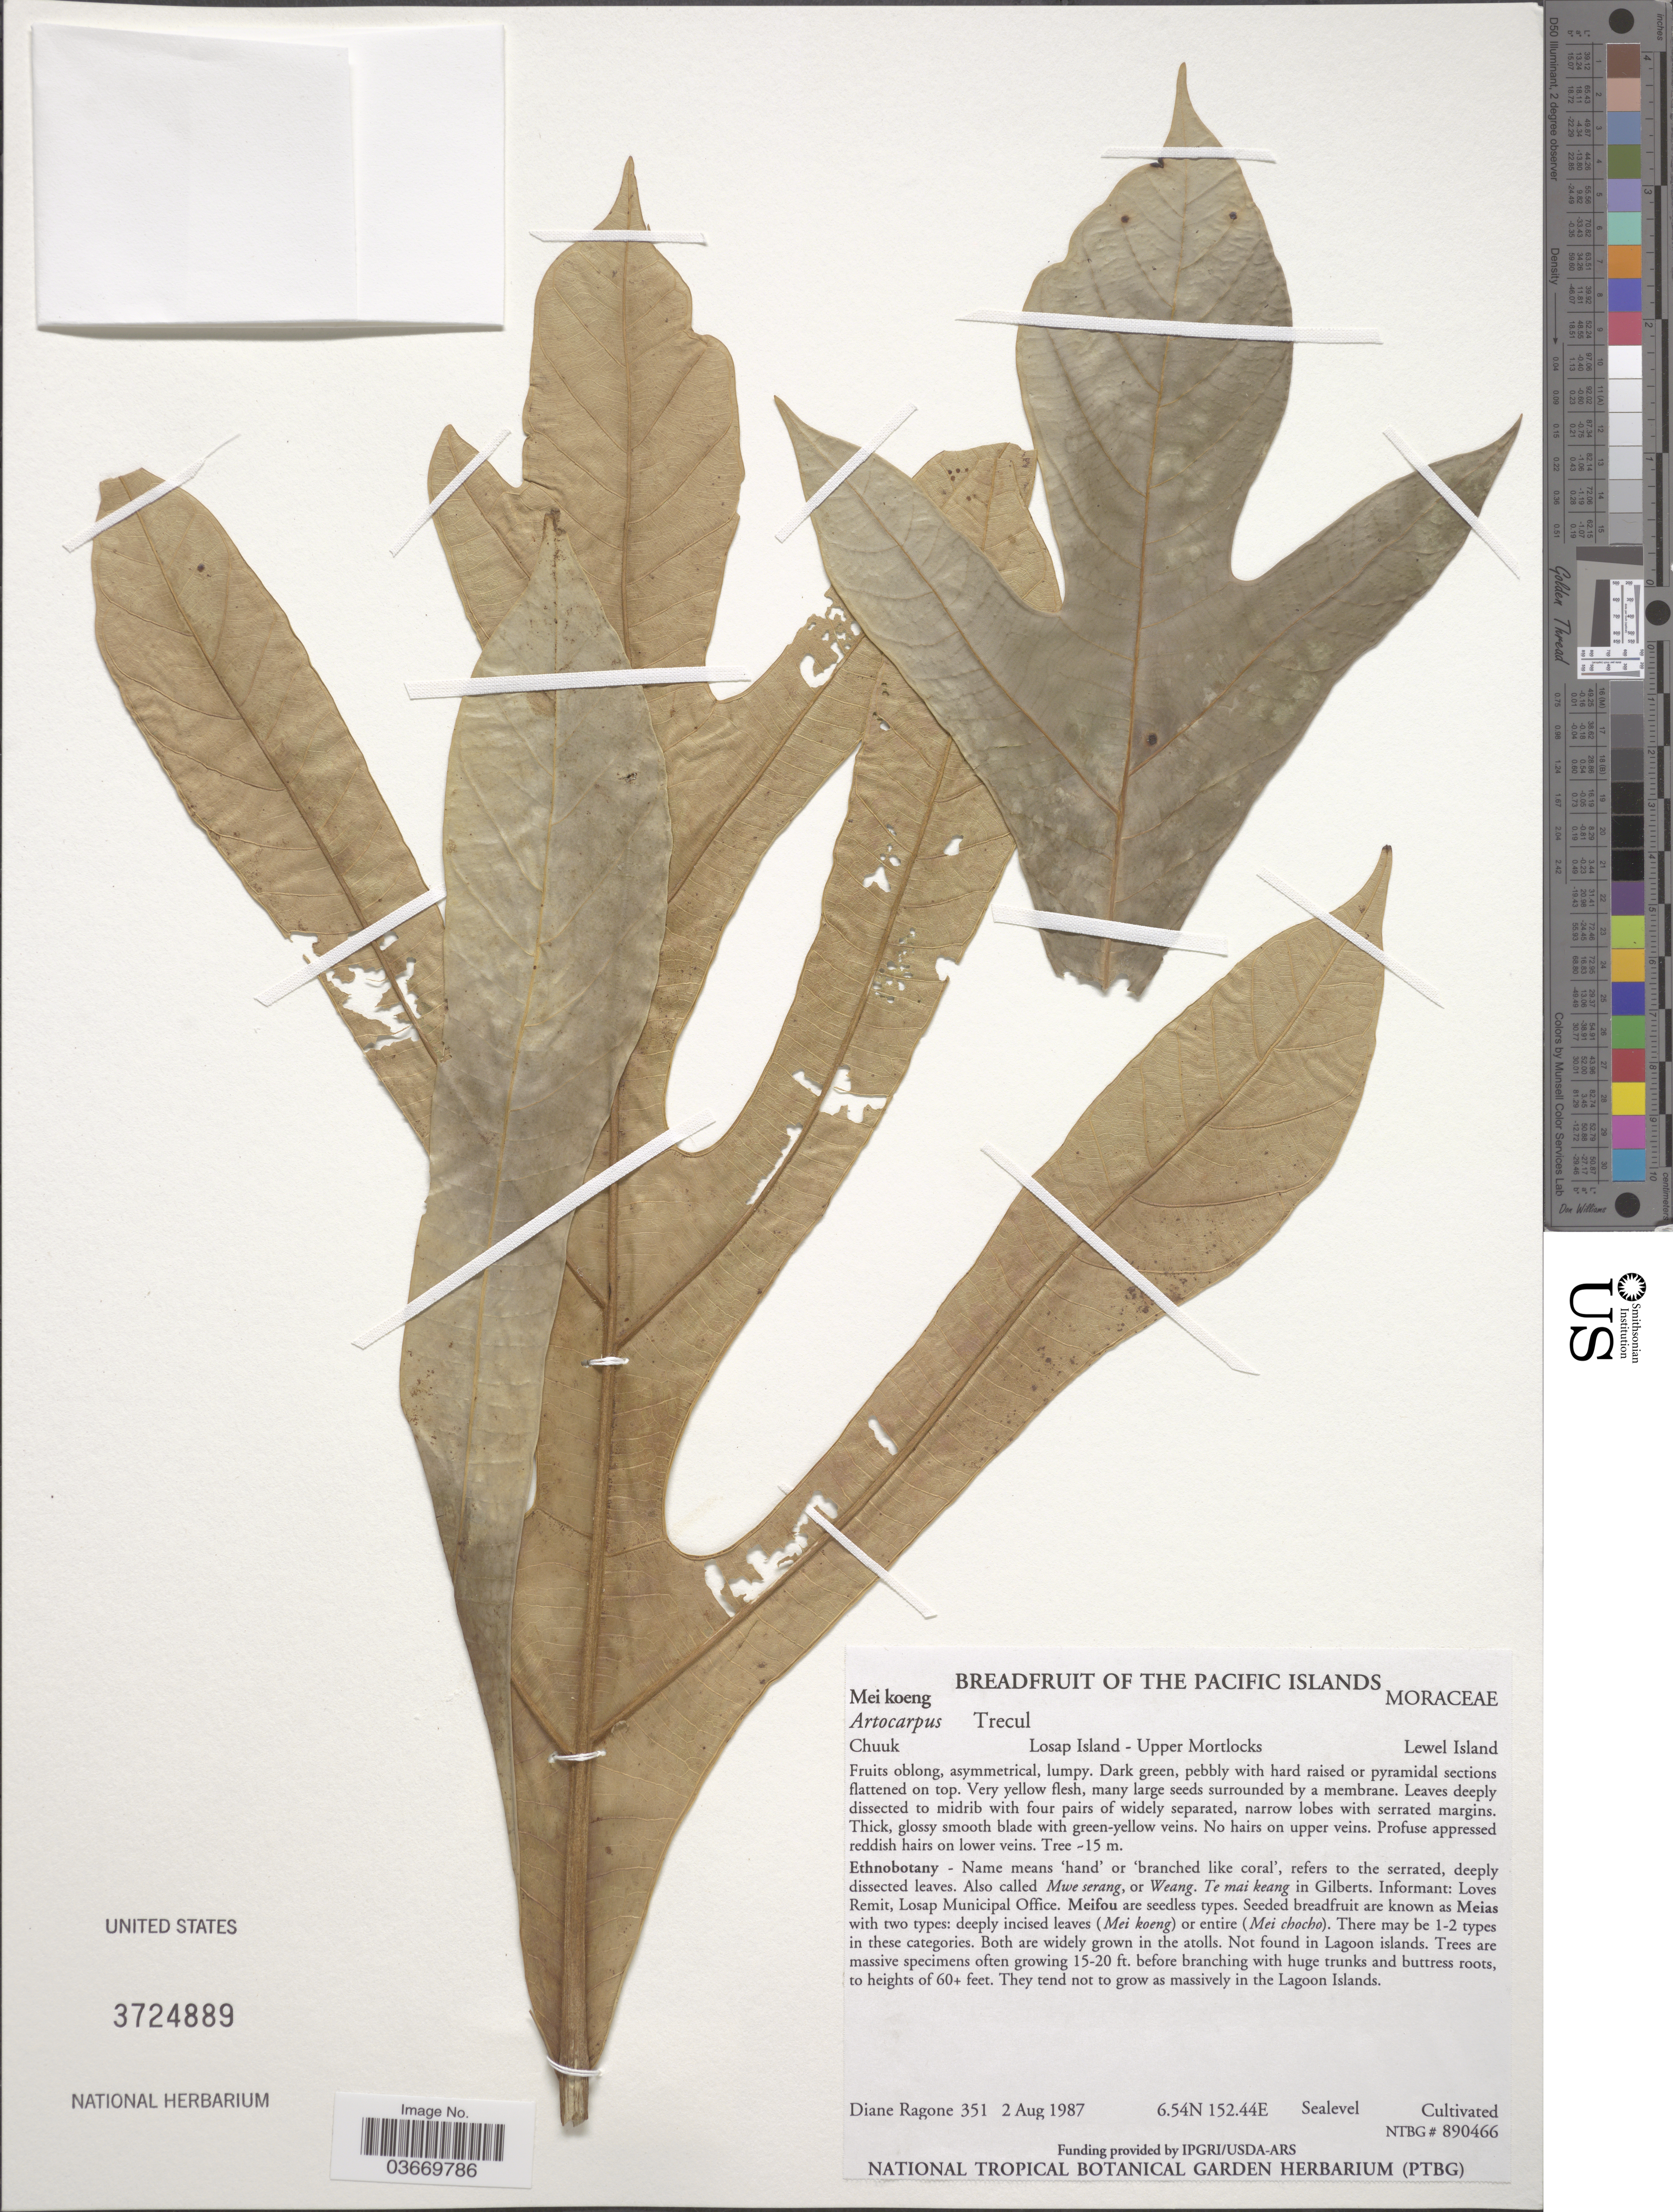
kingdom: Plantae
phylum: Tracheophyta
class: Magnoliopsida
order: Rosales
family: Moraceae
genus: Artocarpus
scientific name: Artocarpus sp.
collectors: D. Ragone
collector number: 351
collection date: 1987-08-02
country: Micronesia, Federated States of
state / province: Truk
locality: Chuuk, Losap Island - Upper Mortlocks, Lewel Island.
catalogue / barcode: US 3724889